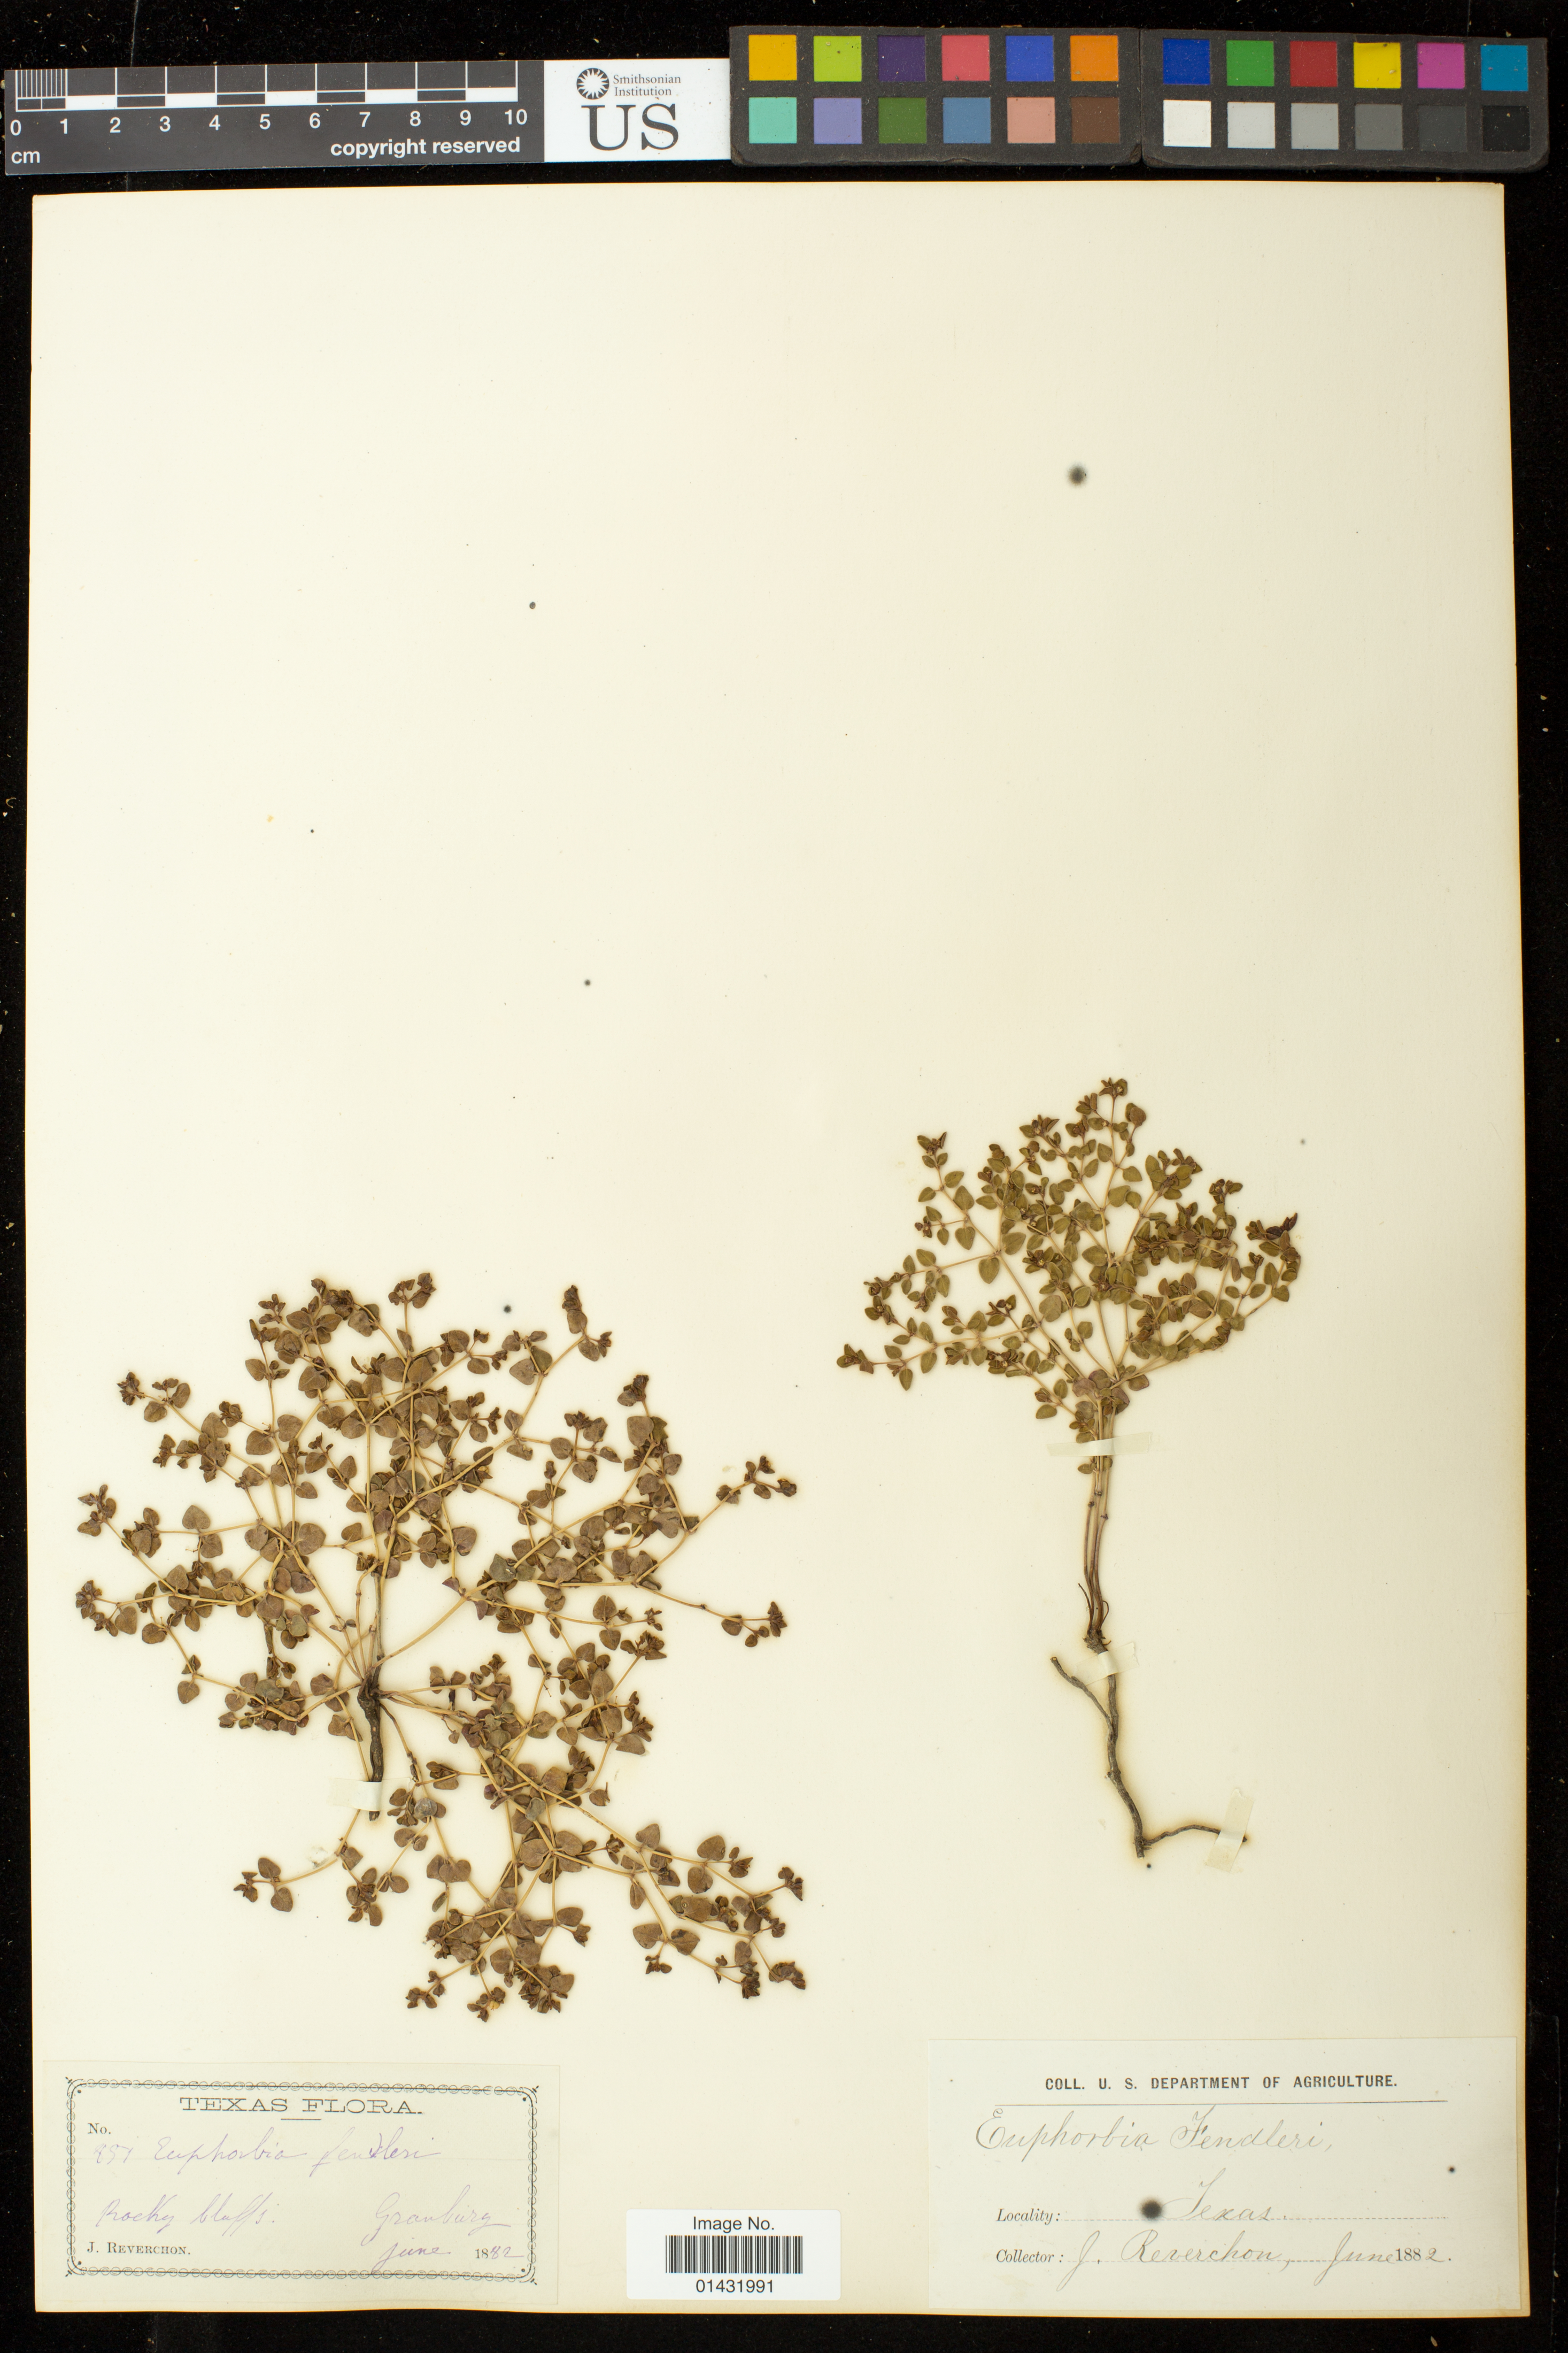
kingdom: Plantae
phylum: Tracheophyta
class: Magnoliopsida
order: Malpighiales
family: Euphorbiaceae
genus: Euphorbia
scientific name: Euphorbia fendleri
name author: Torr. & A. Gray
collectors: J. Reverchon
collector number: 851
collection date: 1882-06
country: United States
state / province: Texas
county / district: Hood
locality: Rocky bluffs. Granbury